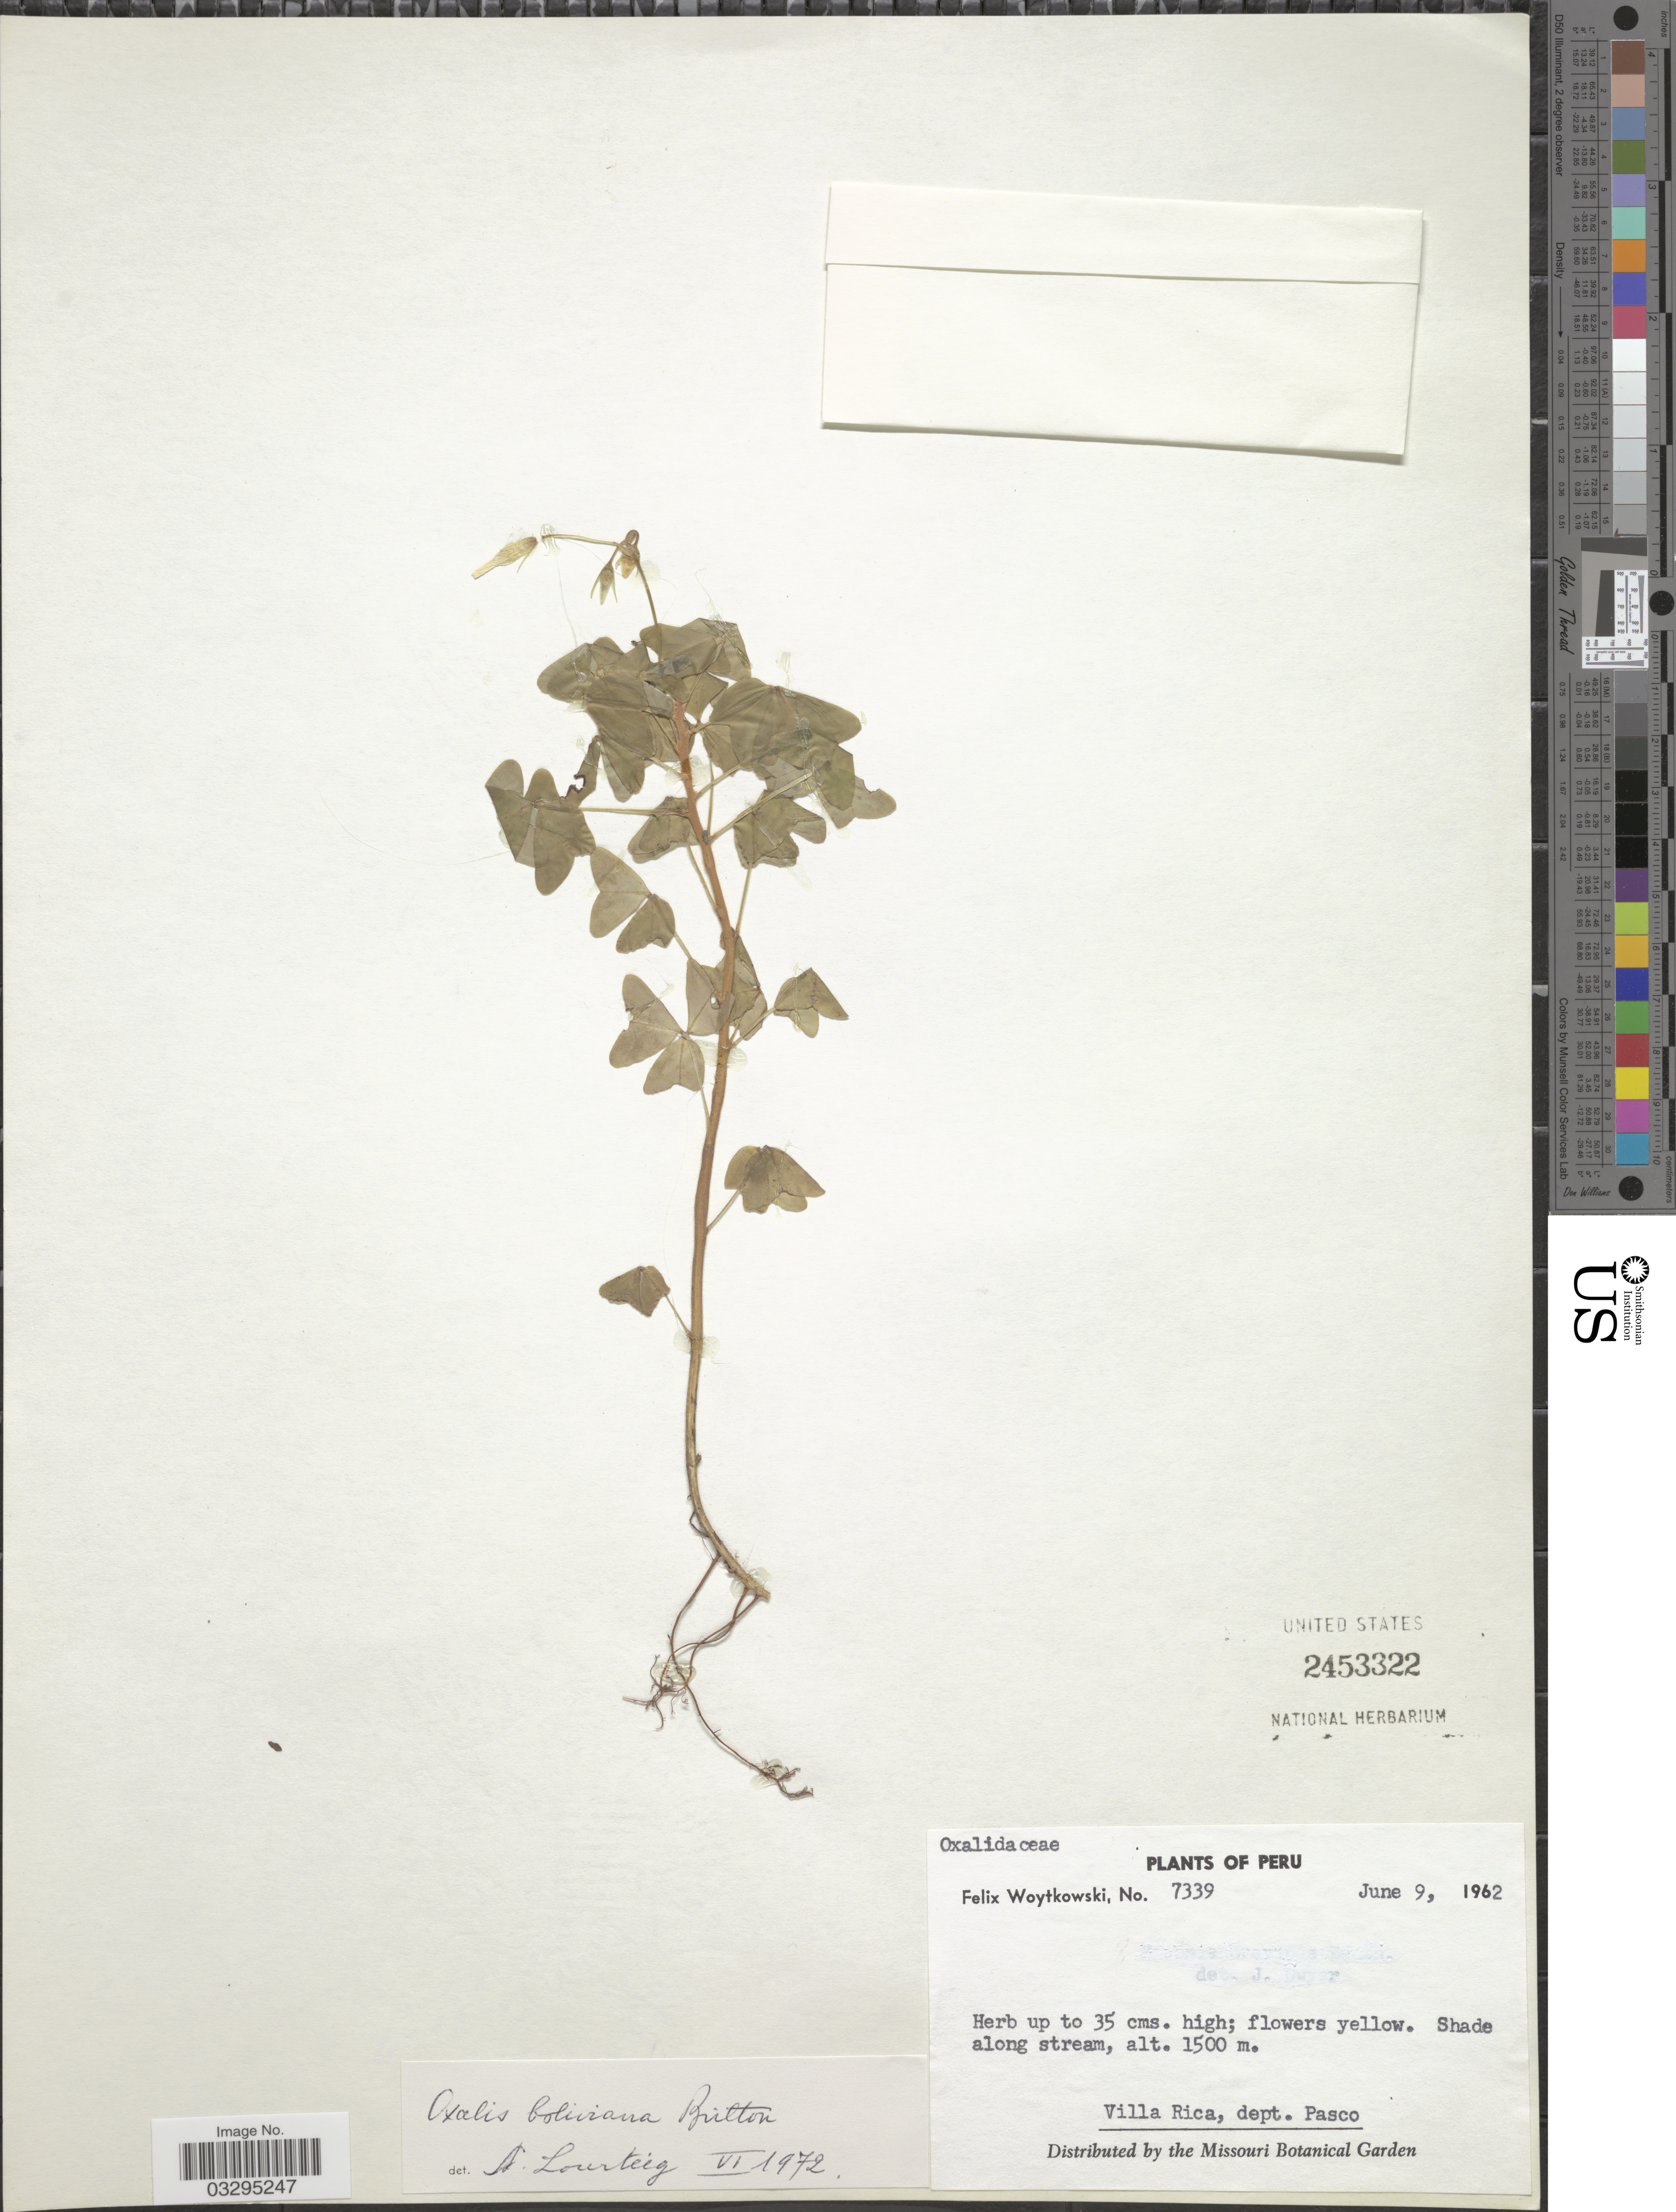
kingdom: Plantae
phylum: Tracheophyta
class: Magnoliopsida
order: Oxalidales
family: Oxalidaceae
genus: Oxalis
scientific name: Oxalis boliviana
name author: Britton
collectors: F. Woytkowski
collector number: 7339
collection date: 1962-06-09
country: Peru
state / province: Pasco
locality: Villa Rica, dept. Pasco.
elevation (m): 1500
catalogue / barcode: US 2453322